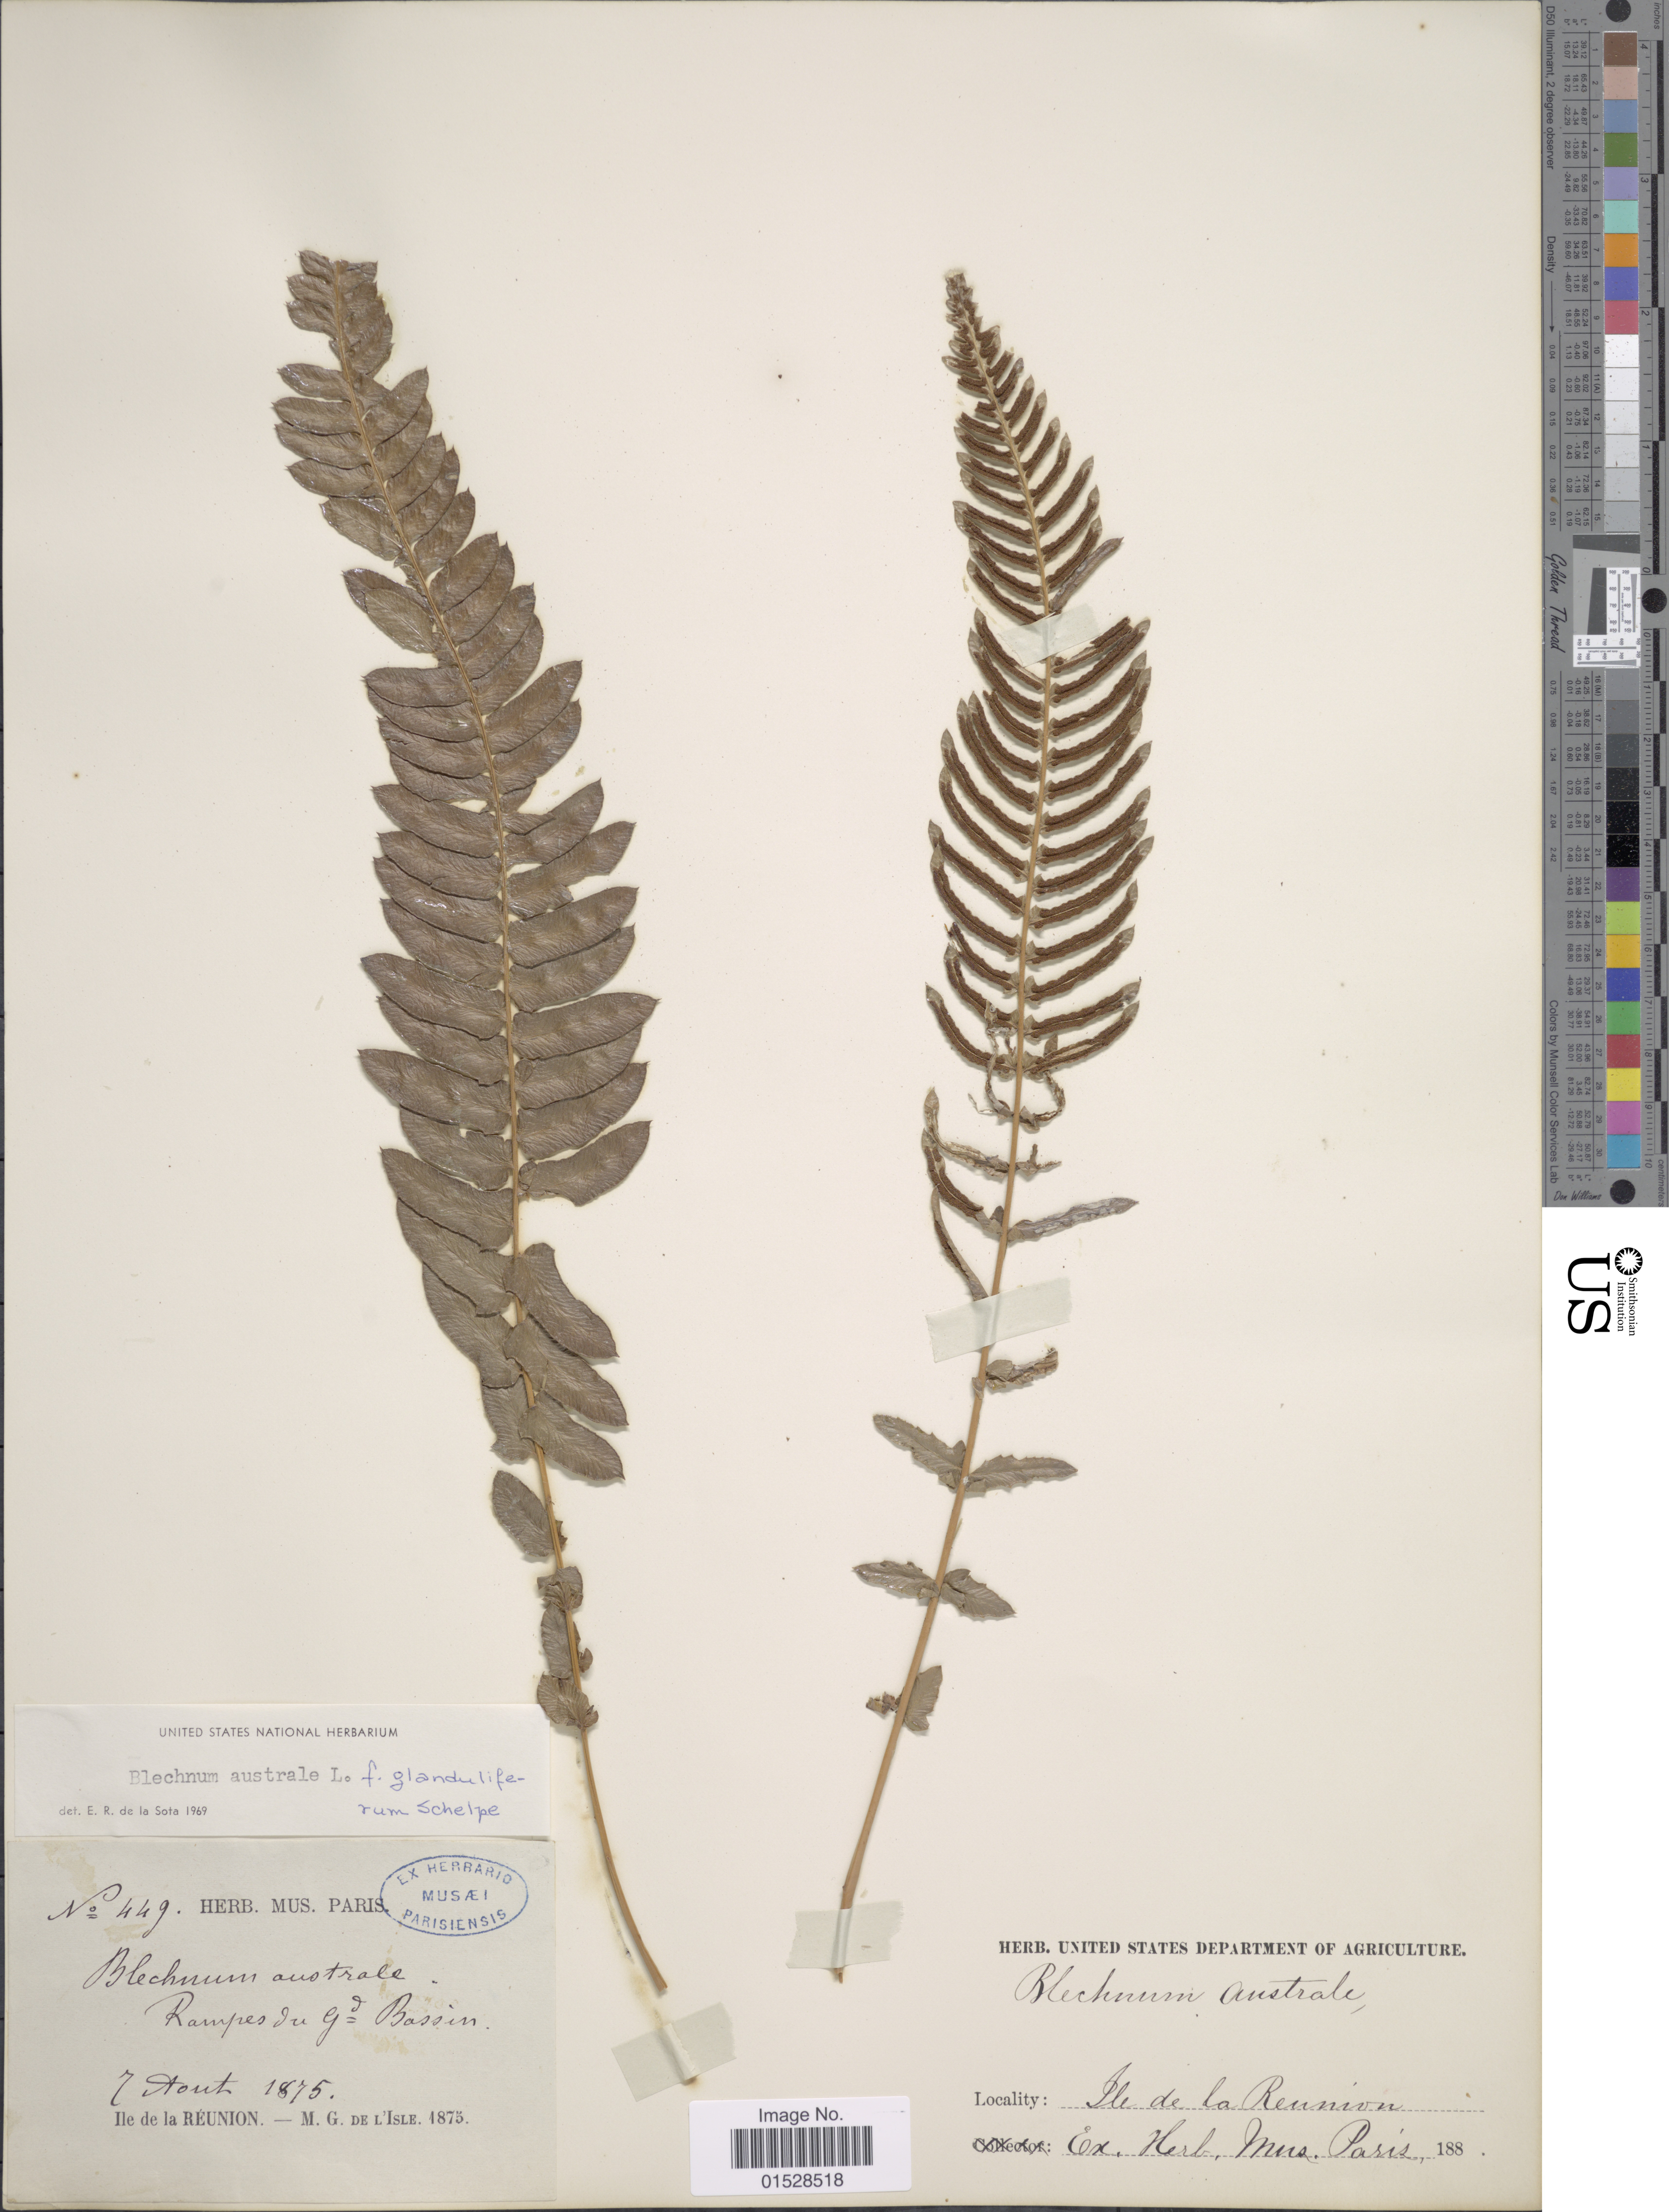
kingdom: Plantae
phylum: Tracheophyta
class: Polypodiopsida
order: Polypodiales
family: Blechnaceae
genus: Blechnum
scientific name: Blechnum australe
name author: L.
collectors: M. de L'Isle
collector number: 449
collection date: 1875-08-07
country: Reunion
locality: Ile de la Reunion, Rampes du Gd Bassin, [interpreted]